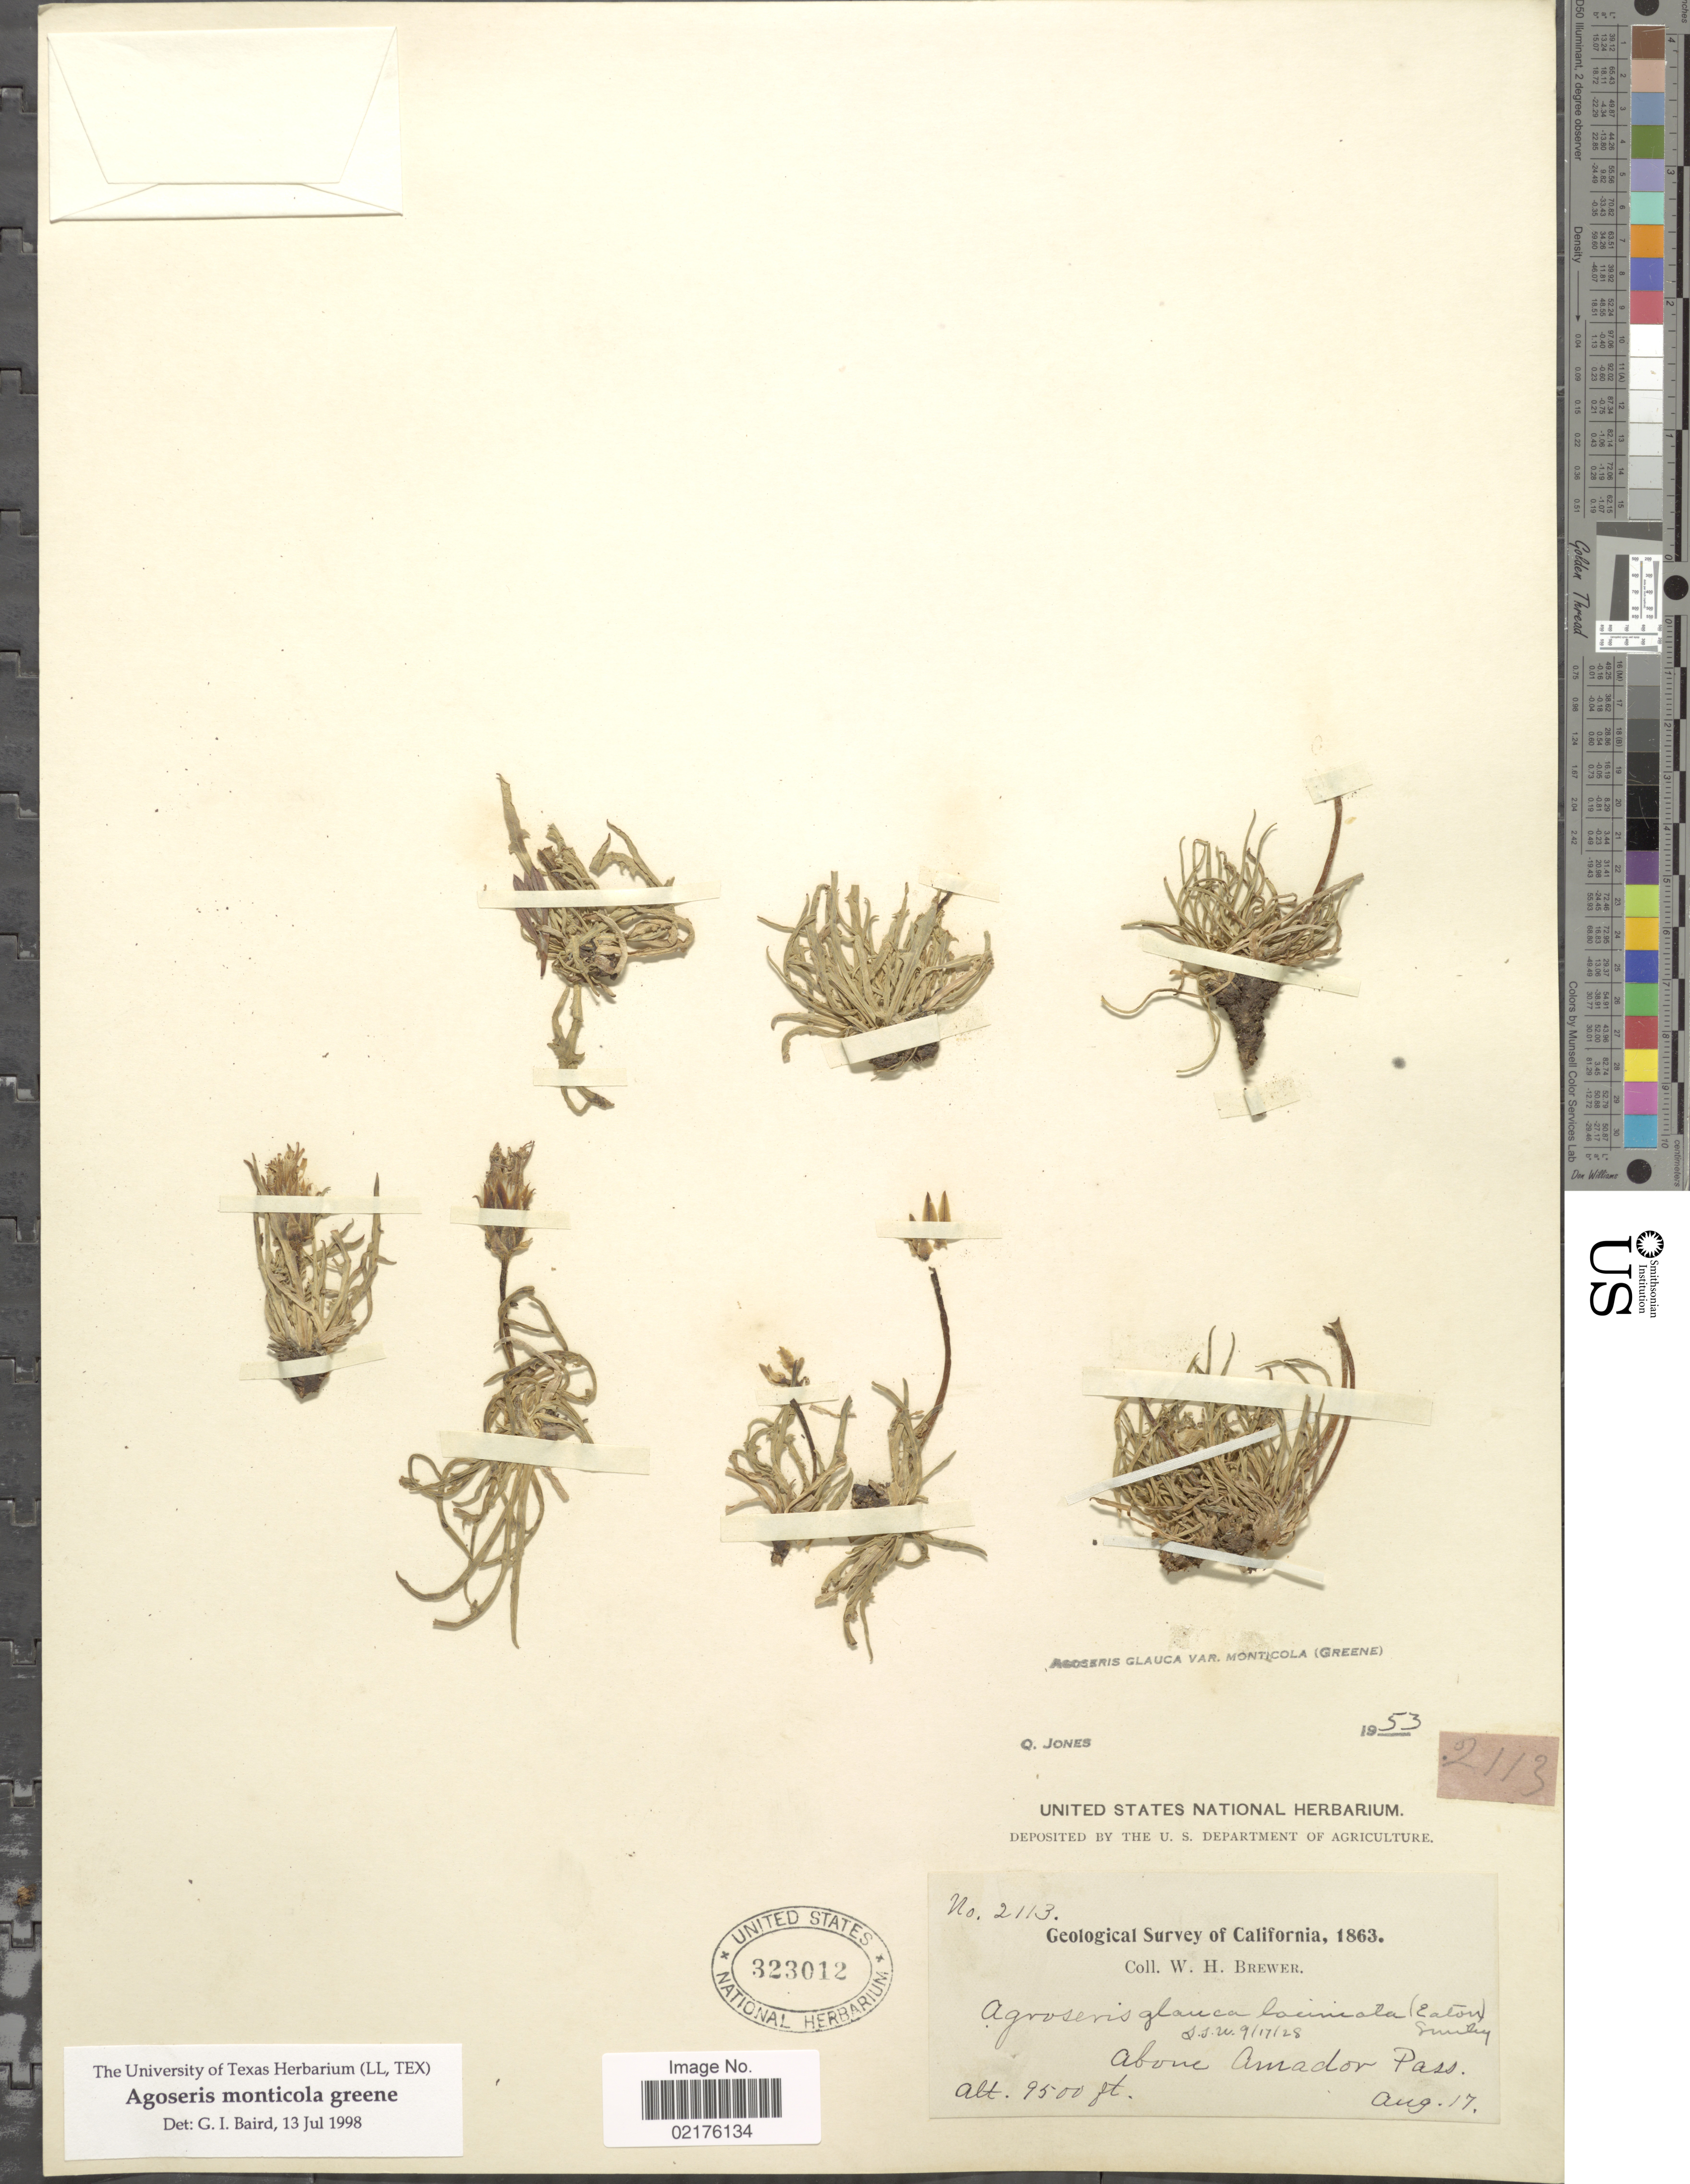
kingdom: Plantae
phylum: Tracheophyta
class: Magnoliopsida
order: Asterales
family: Asteraceae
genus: Agoseris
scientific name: Agoseris monticola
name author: Greene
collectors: W. H. Brewer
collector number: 2113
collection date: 1863-08-17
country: United States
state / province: California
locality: Above of Amador Pass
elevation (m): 2896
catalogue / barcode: US 323012